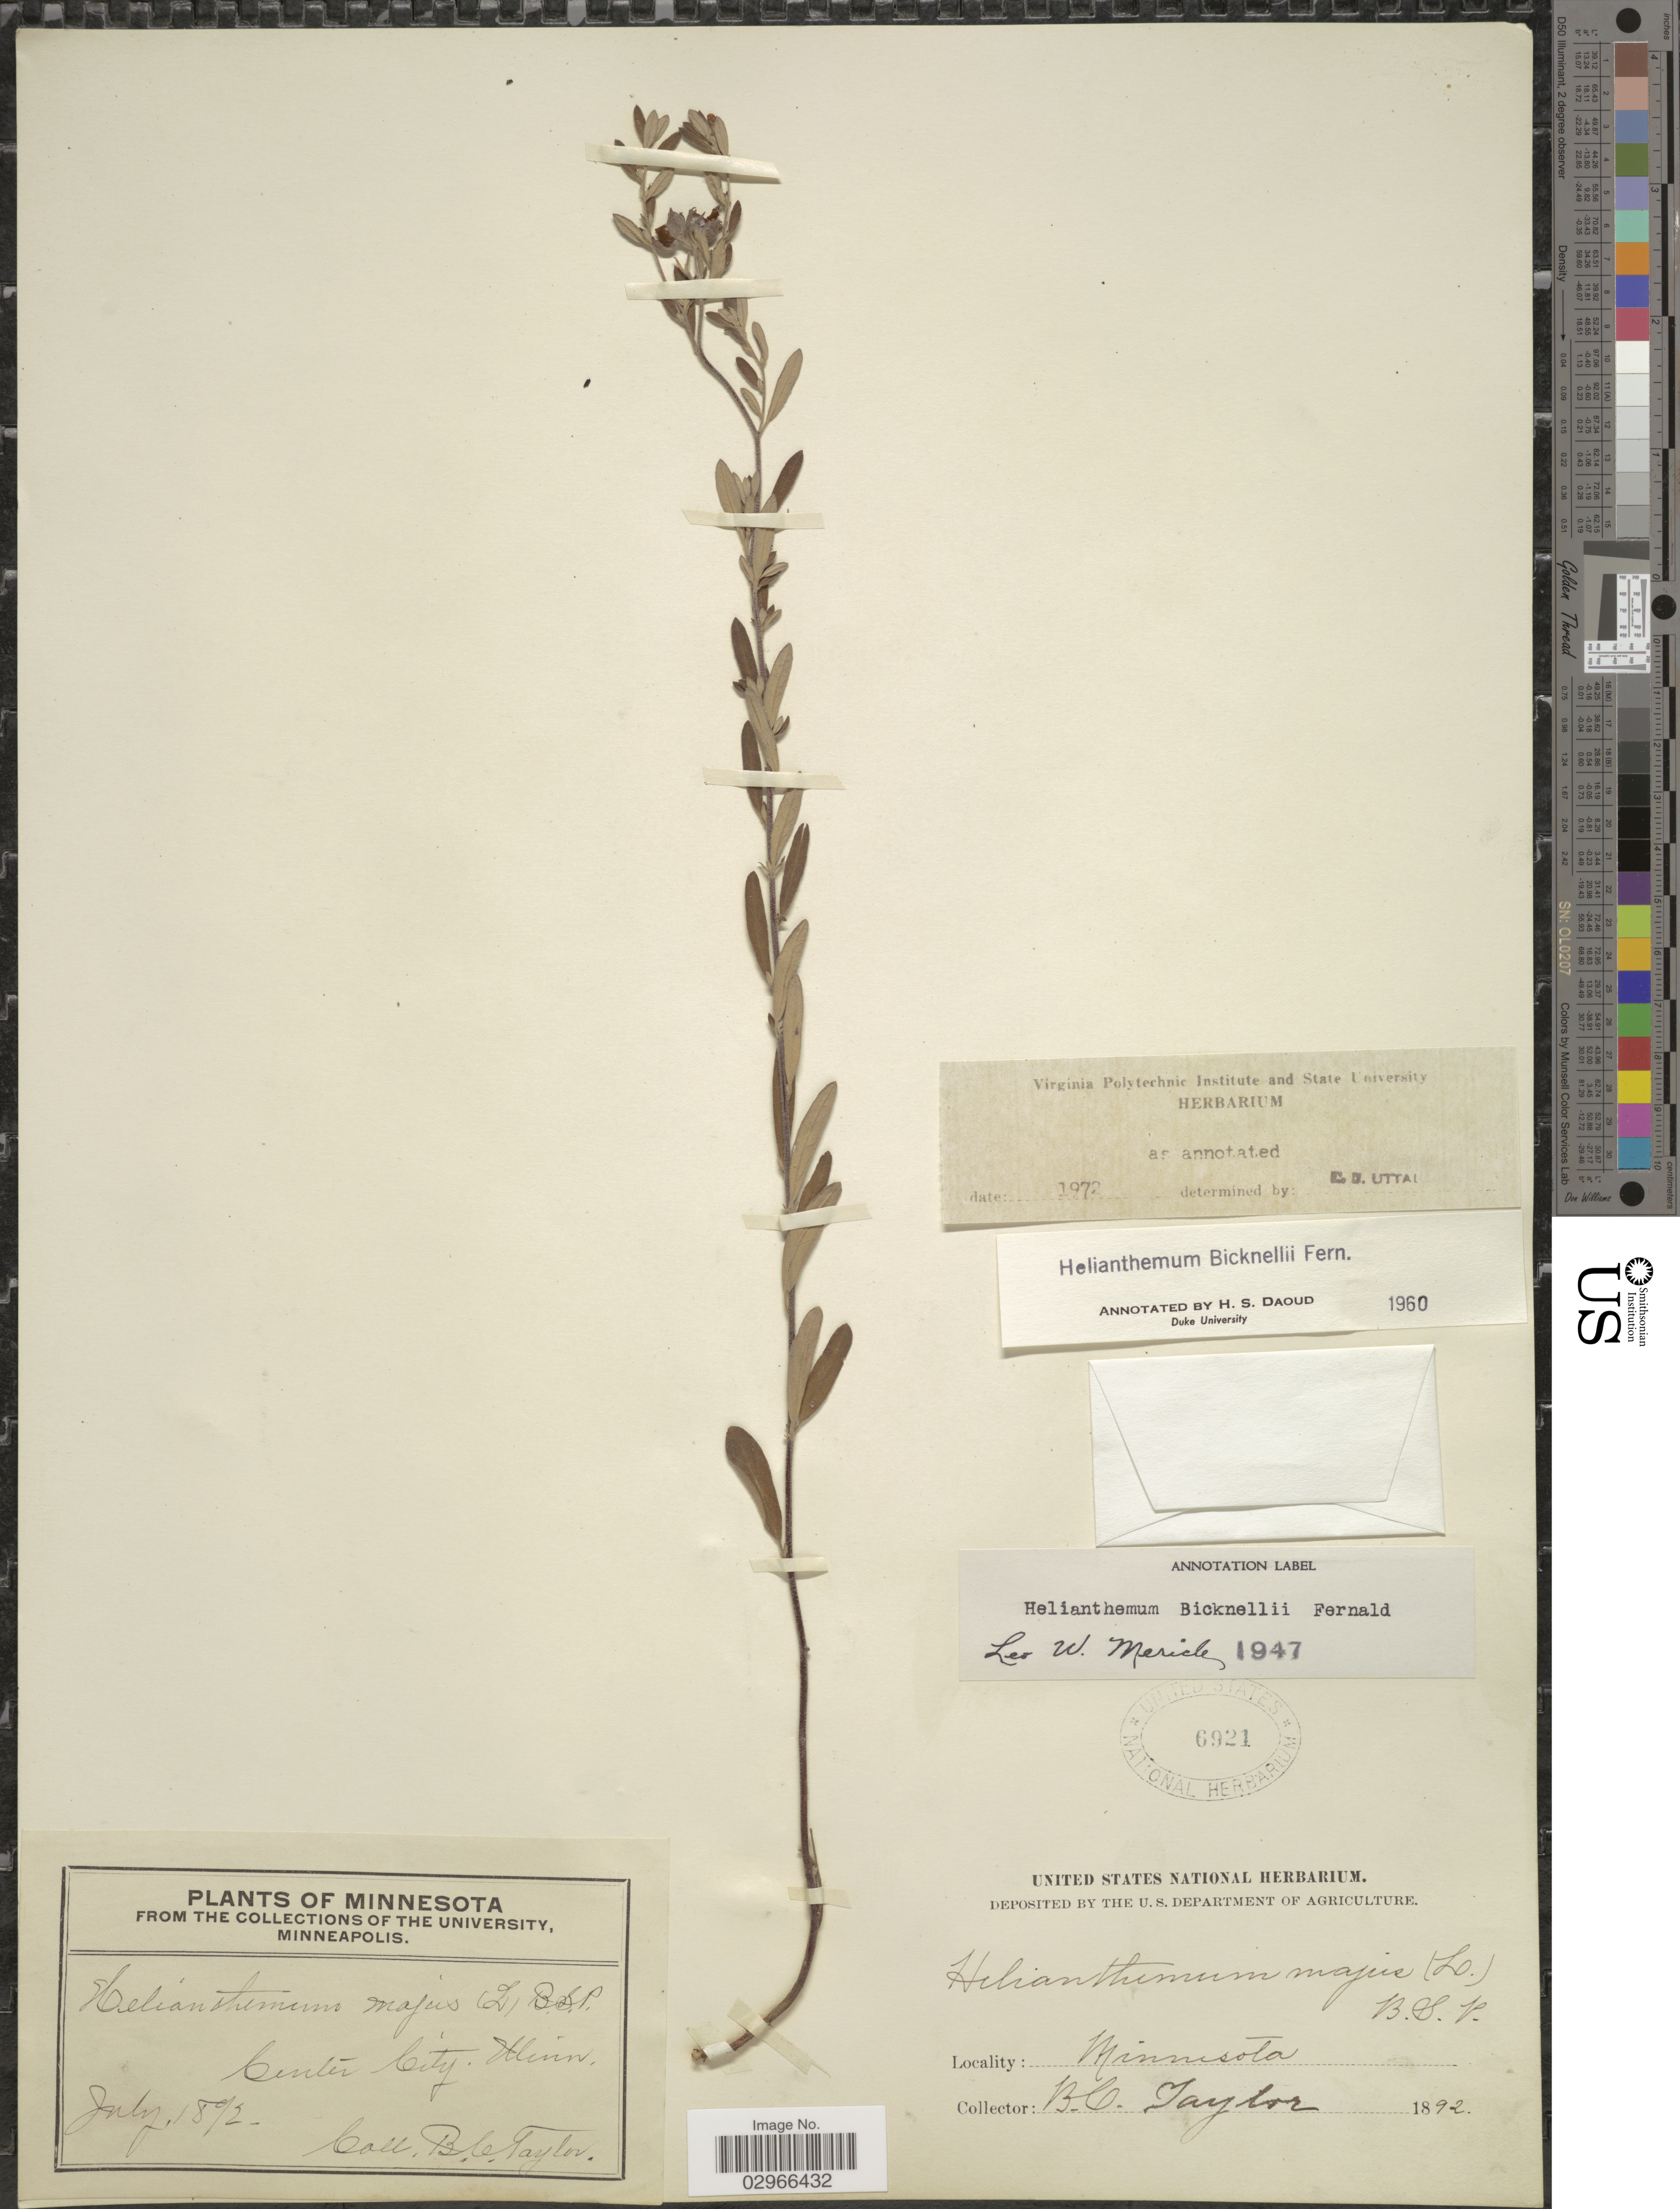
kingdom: Plantae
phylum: Tracheophyta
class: Magnoliopsida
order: Malvales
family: Cistaceae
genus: Helianthemum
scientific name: Helianthemum bicknellii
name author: Fernald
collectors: B. C. Taylor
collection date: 1892-07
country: United States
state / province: Minnesota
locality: Center City. Minn.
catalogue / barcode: US 6921